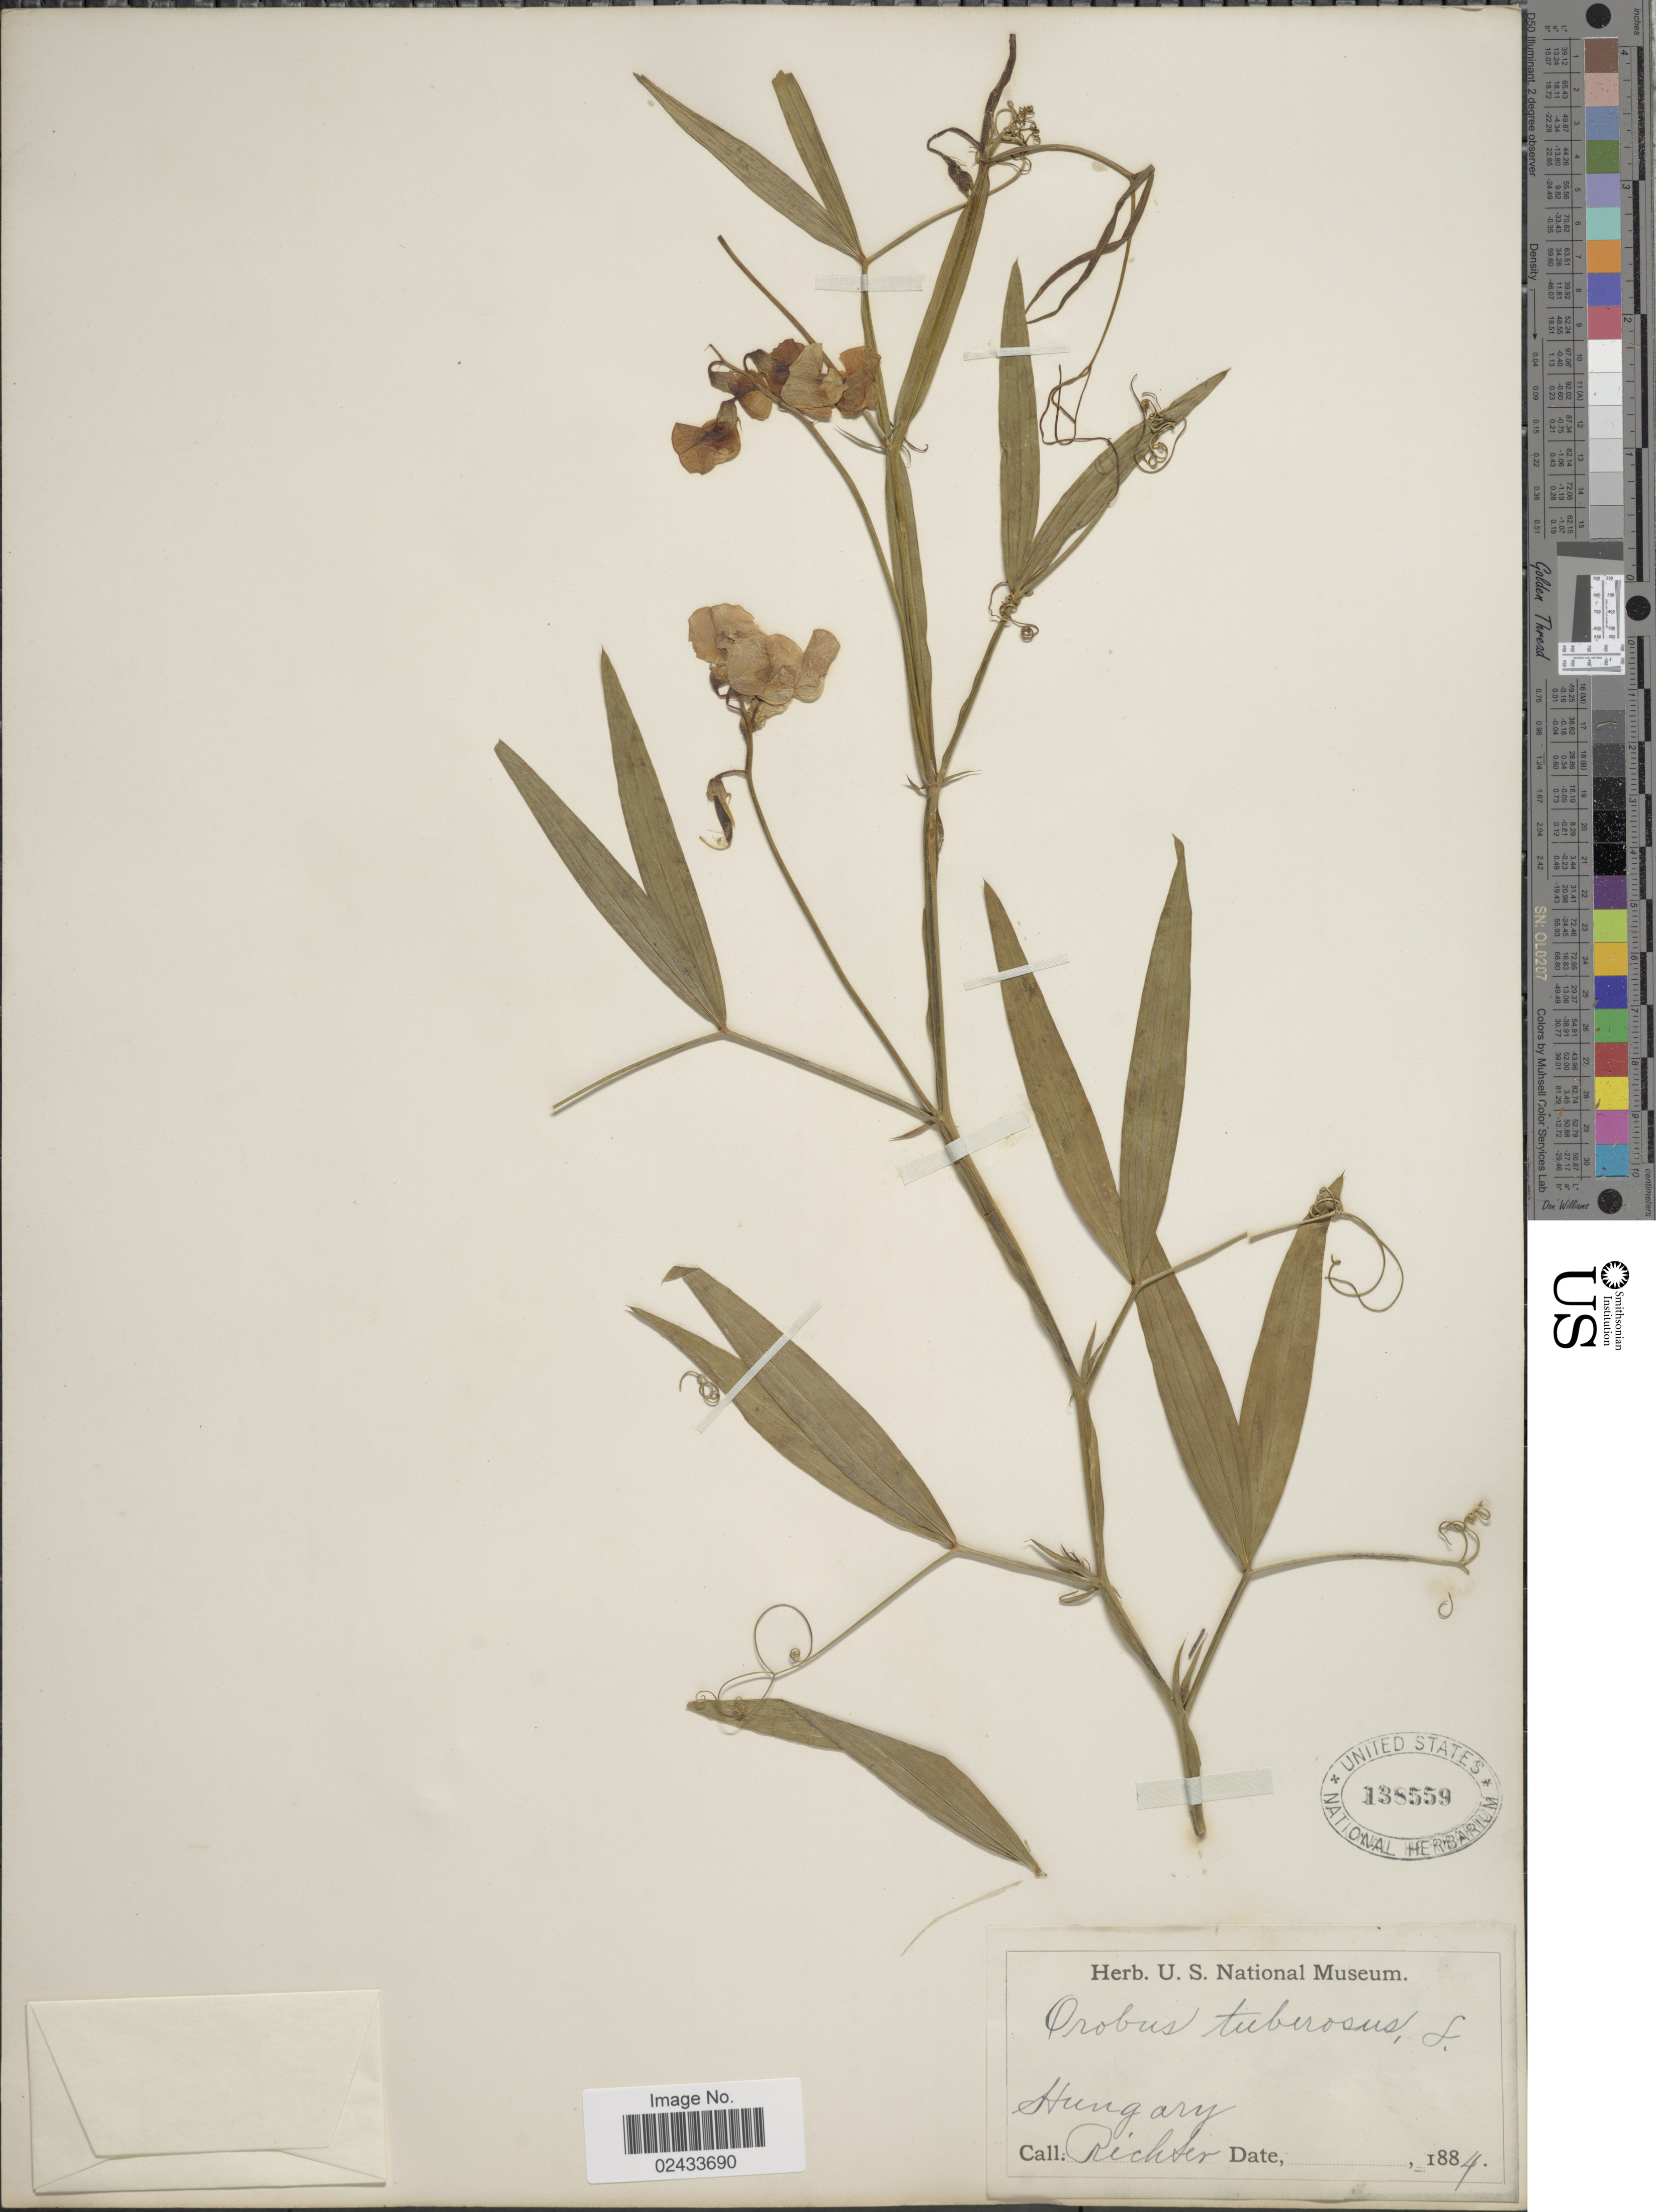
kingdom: Plantae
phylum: Tracheophyta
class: Magnoliopsida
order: Fabales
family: Fabaceae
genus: Lathyrus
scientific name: Lathyrus tuberosus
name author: L.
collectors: -- Richter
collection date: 1884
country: Hungary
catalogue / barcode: US 138559